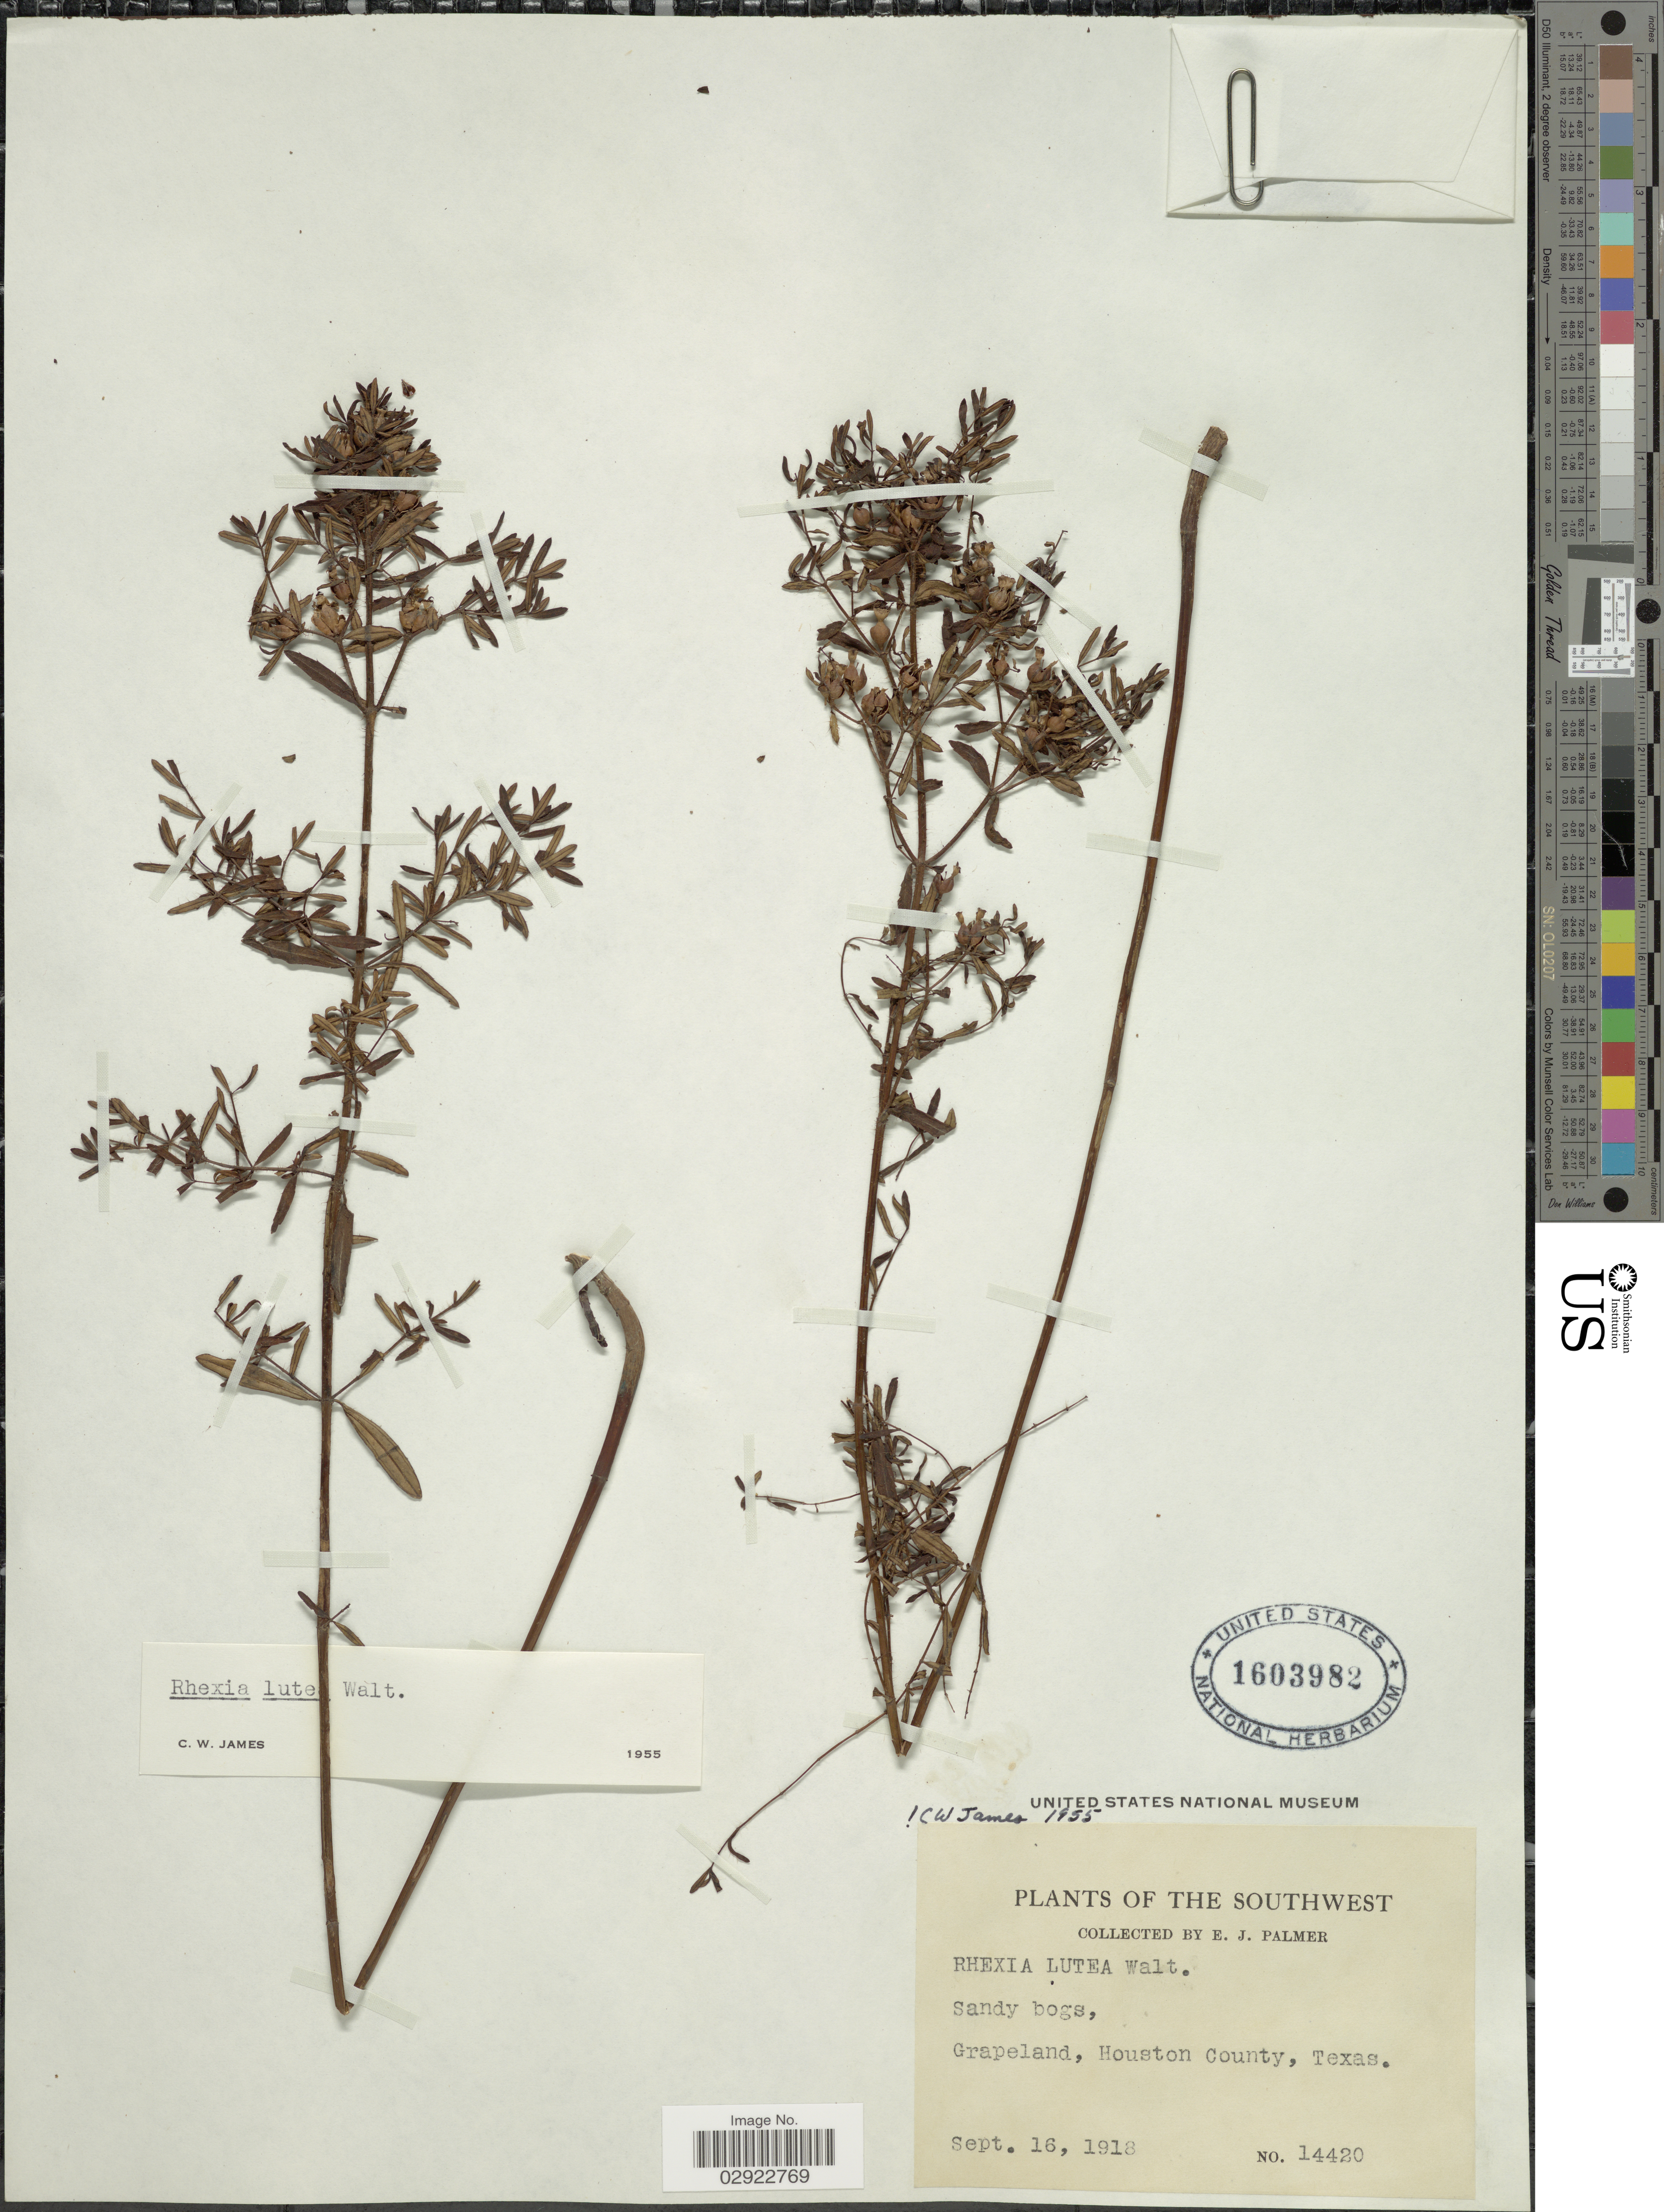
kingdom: Plantae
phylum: Tracheophyta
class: Magnoliopsida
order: Myrtales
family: Melastomataceae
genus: Rhexia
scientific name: Rhexia lutea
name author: Walter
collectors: E. J. Palmer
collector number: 14420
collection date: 1918-09-16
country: United States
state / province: Texas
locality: Southwest. Grapeland, Houston County.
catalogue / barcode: US 1603982